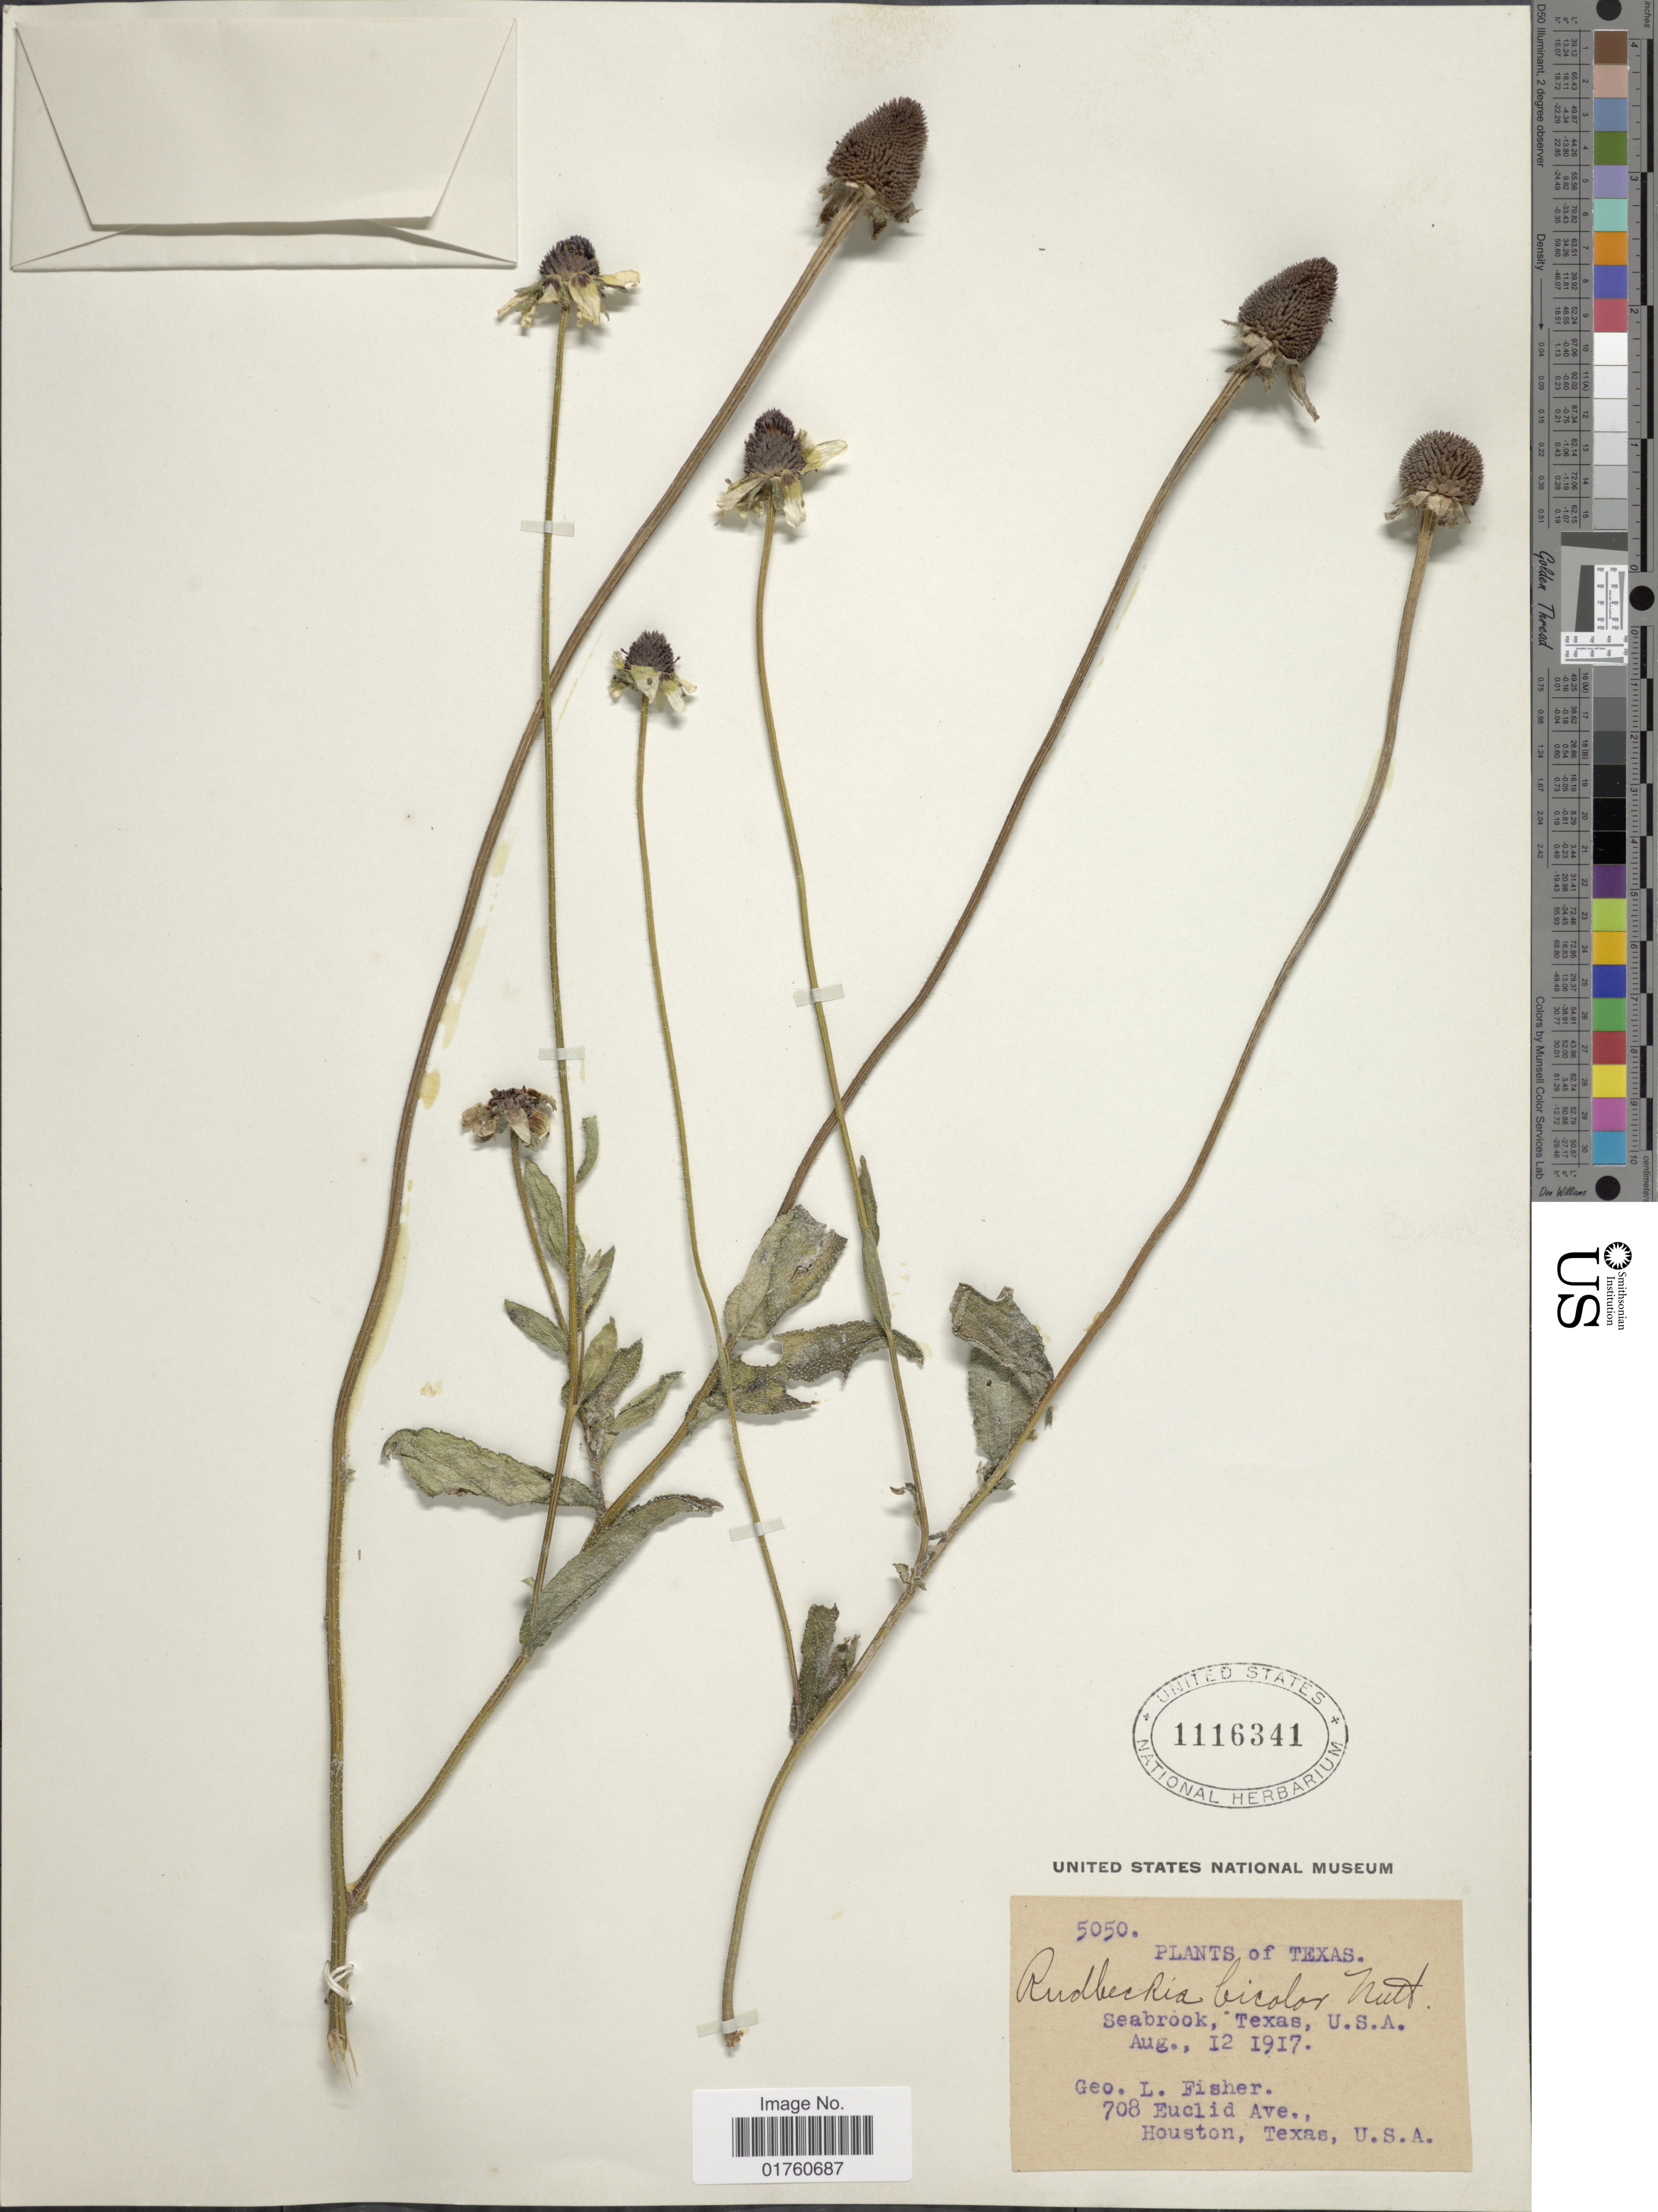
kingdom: Plantae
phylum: Tracheophyta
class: Magnoliopsida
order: Asterales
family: Asteraceae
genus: Rudbeckia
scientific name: Rudbeckia bicolor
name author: Nutt.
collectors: G. L. Fisher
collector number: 5050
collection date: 1917-08-12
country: United States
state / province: Texas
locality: Seabrook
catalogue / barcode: US 1116341